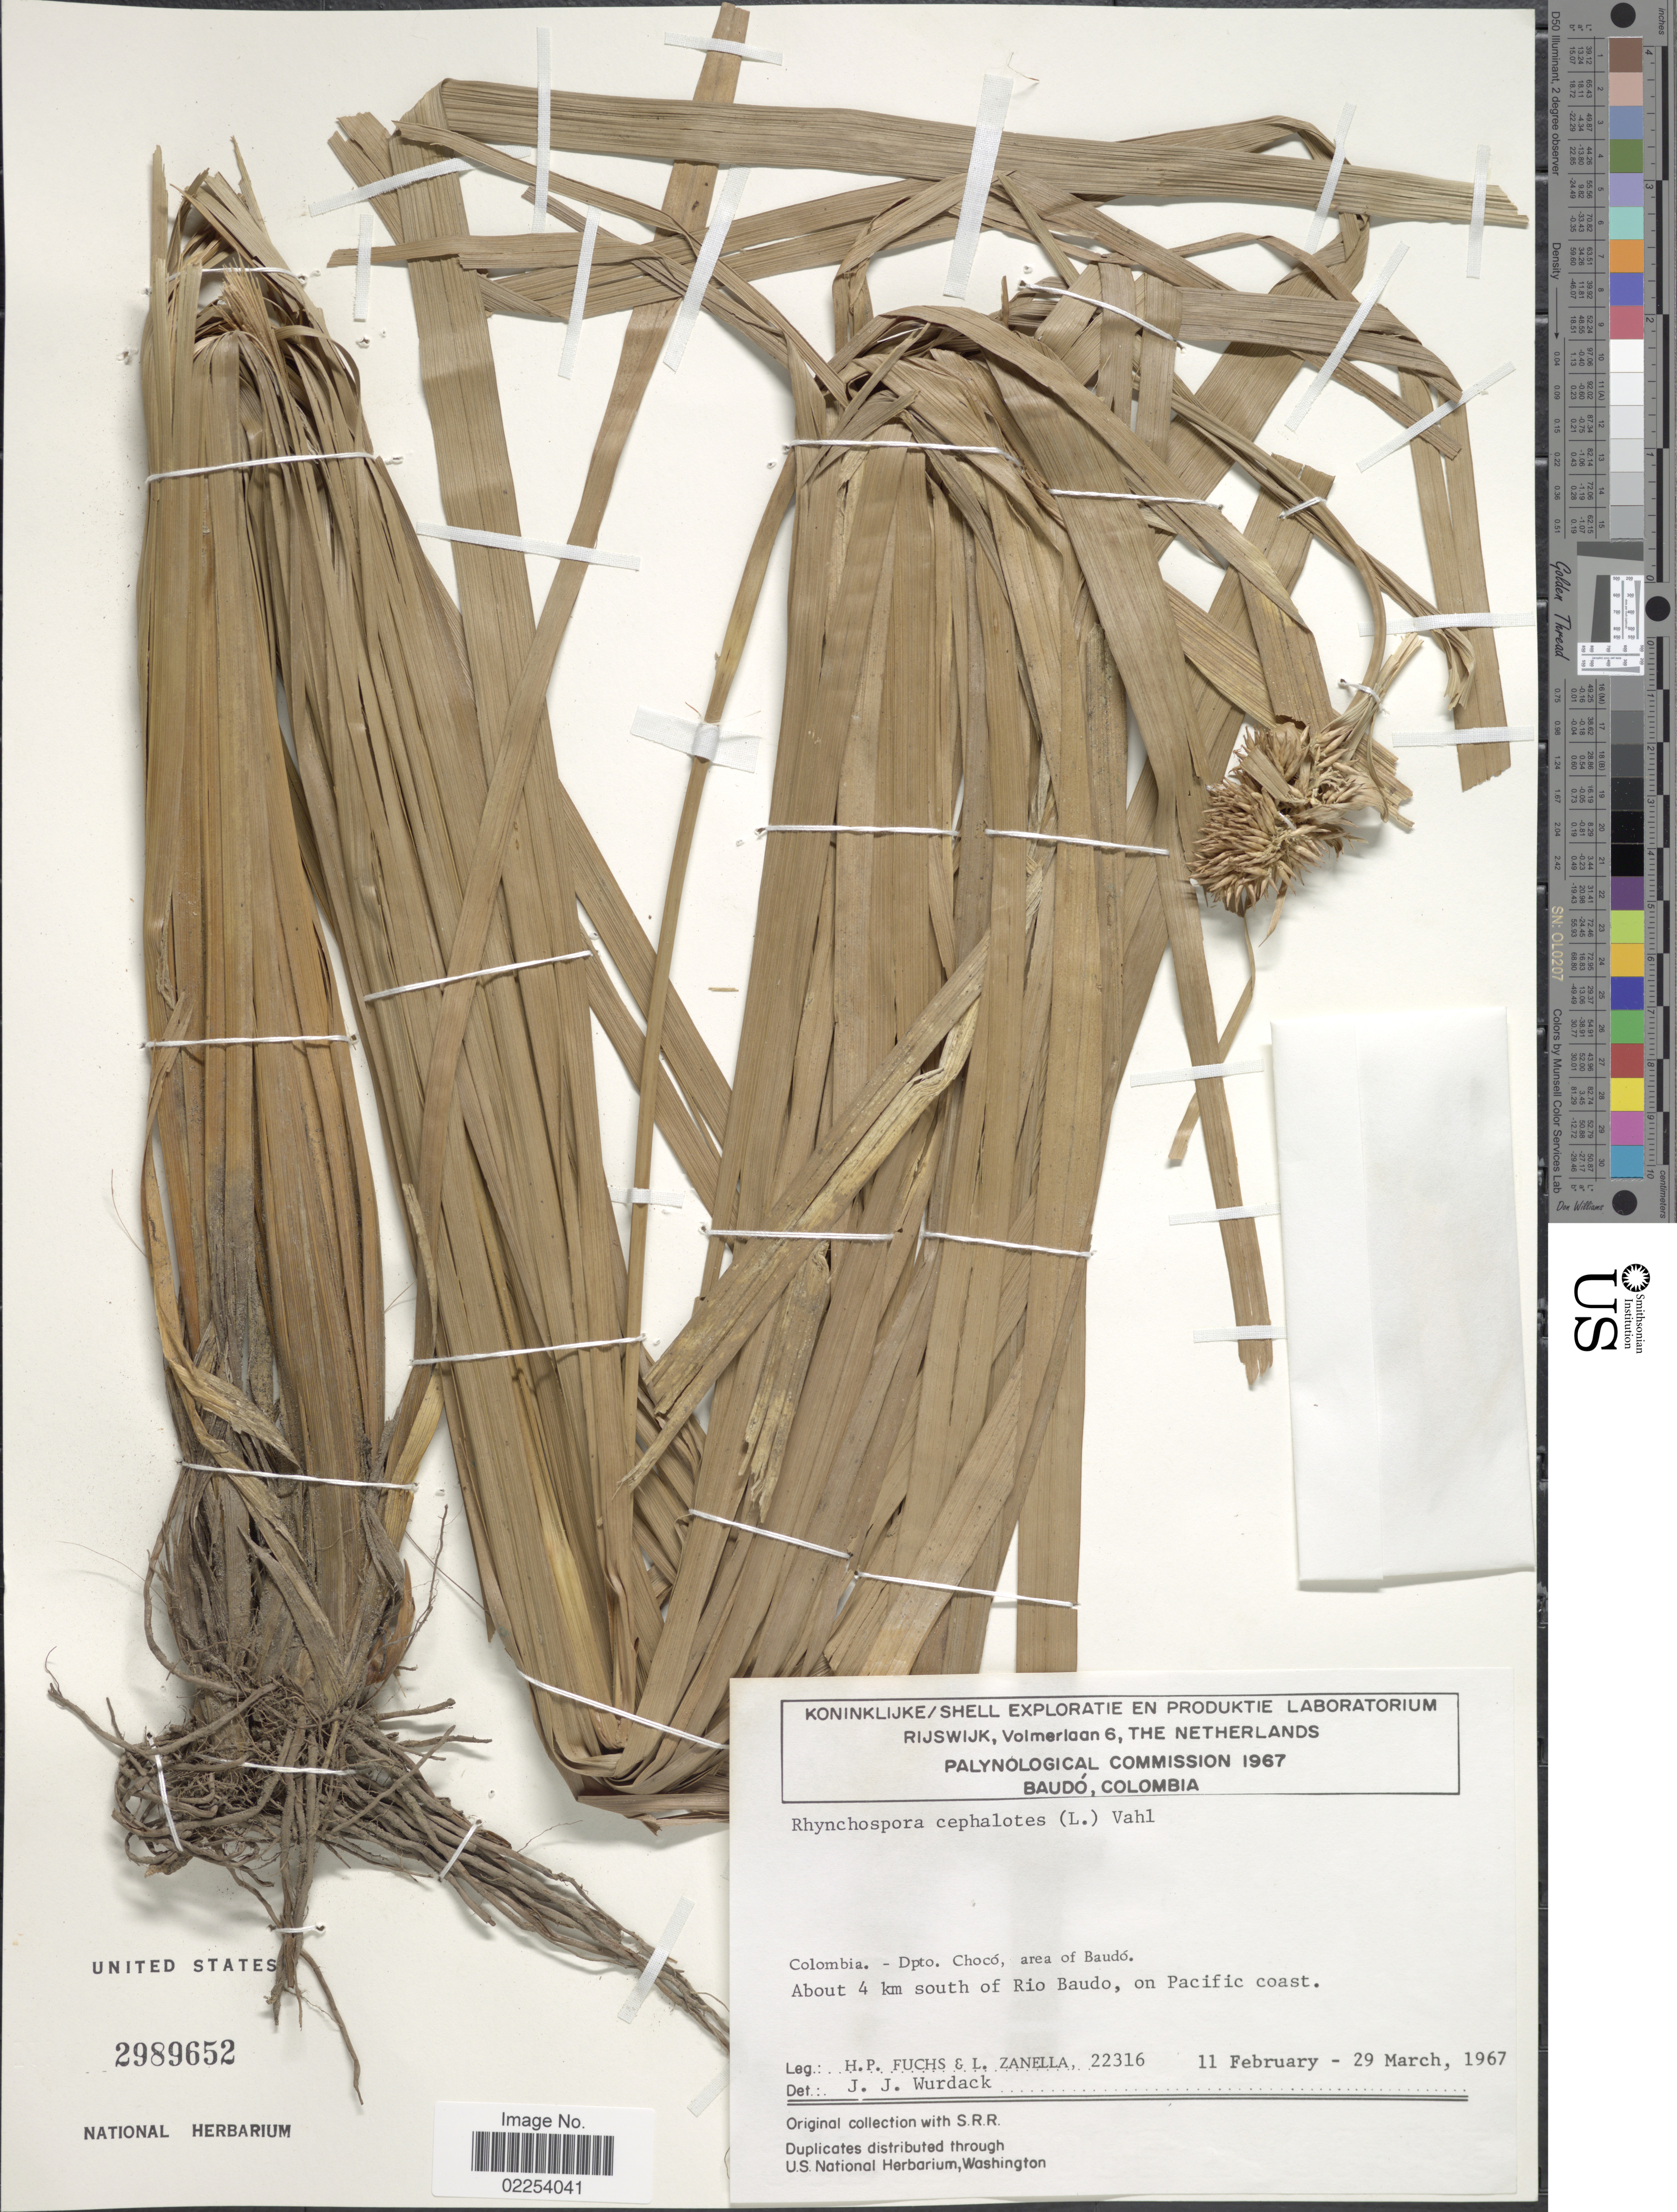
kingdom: Plantae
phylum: Tracheophyta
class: Liliopsida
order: Poales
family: Cyperaceae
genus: Rhynchospora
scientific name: Rhynchospora cephalotes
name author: (L.) Vahl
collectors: H. P. Fuchs & L. Zanella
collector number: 22316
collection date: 1967-02-11/1967-03-29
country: Colombia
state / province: Chocó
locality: Area of Baudo, about 4 km south of Rio Baudo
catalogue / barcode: US 2989652